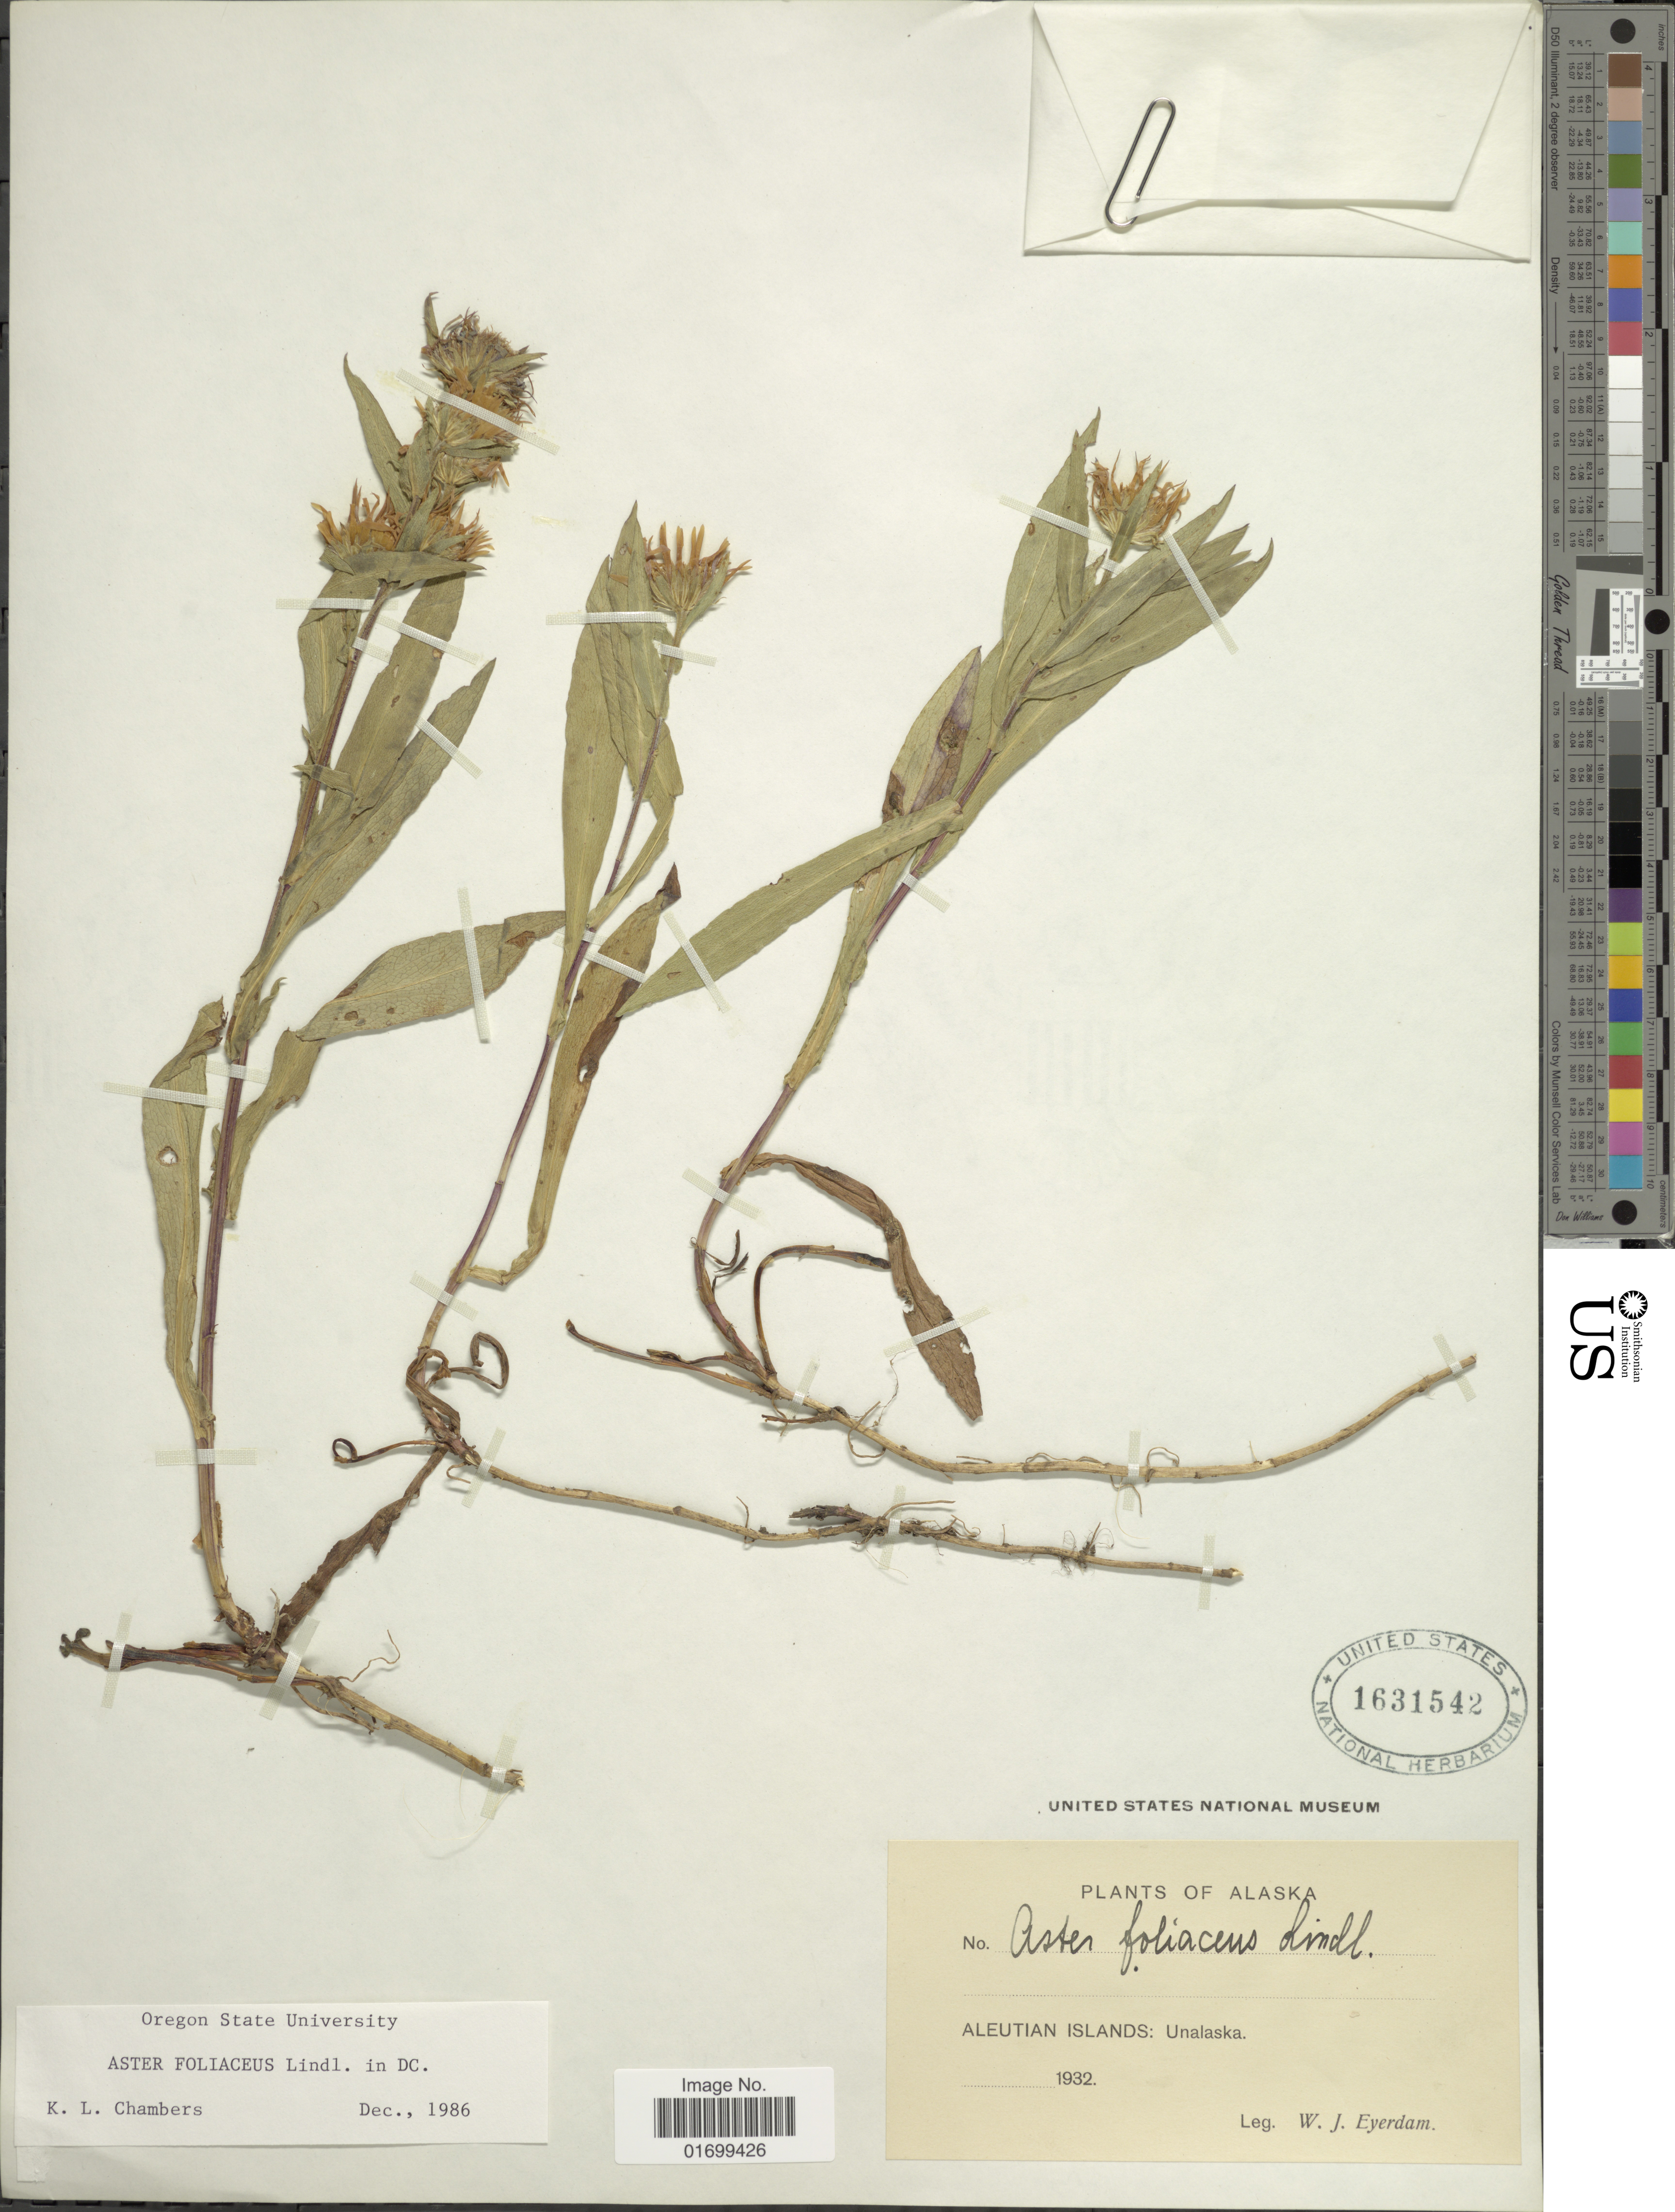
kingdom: Plantae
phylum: Tracheophyta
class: Magnoliopsida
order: Asterales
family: Asteraceae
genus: Symphyotrichum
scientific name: Symphyotrichum foliaceum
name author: (Lindl. ex DC.) G.L. Nesom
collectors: W. J. Eyerdam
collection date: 1932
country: United States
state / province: Alaska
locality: Aleutian Islands: Unalaska.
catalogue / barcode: US 1631542